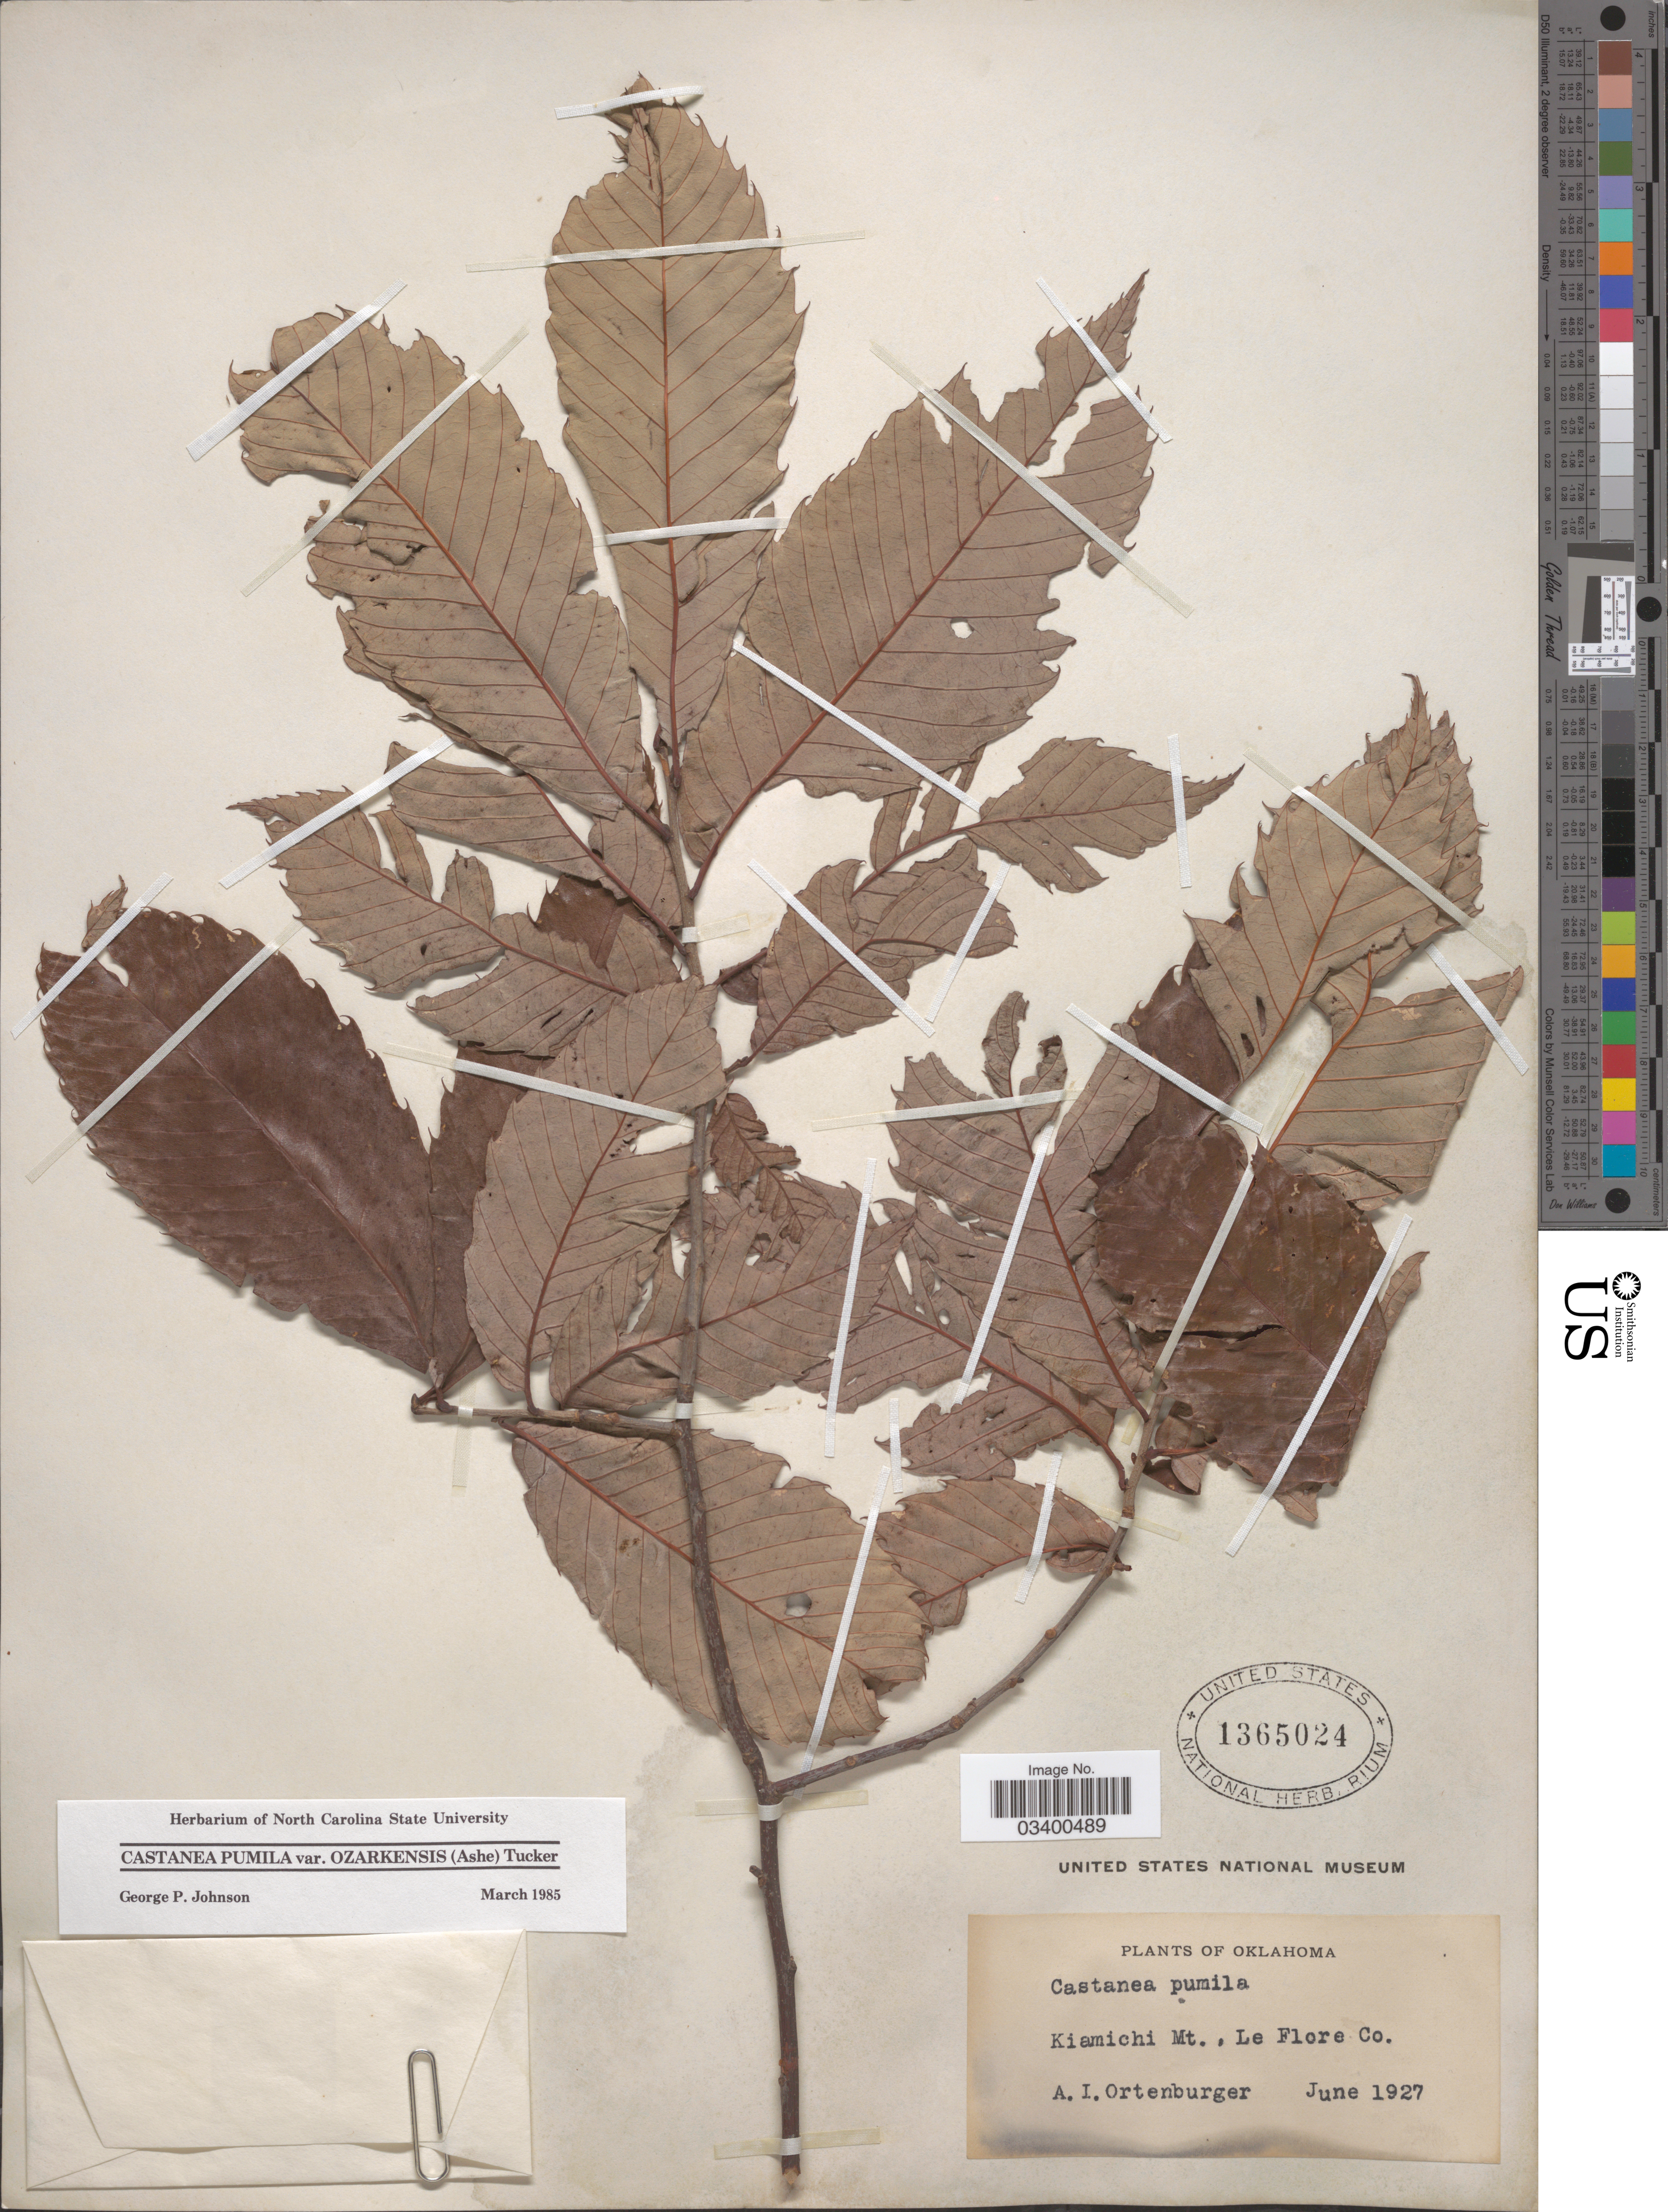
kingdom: Plantae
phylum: Tracheophyta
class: Magnoliopsida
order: Fagales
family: Fagaceae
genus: Castanea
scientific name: Castanea pumila var. ozarkensis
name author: (Ashe) Tucker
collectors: A. Ortenburger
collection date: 1927-06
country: United States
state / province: Oklahoma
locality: Kiamichi Mt., Le Flore Co.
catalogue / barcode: US 1365024